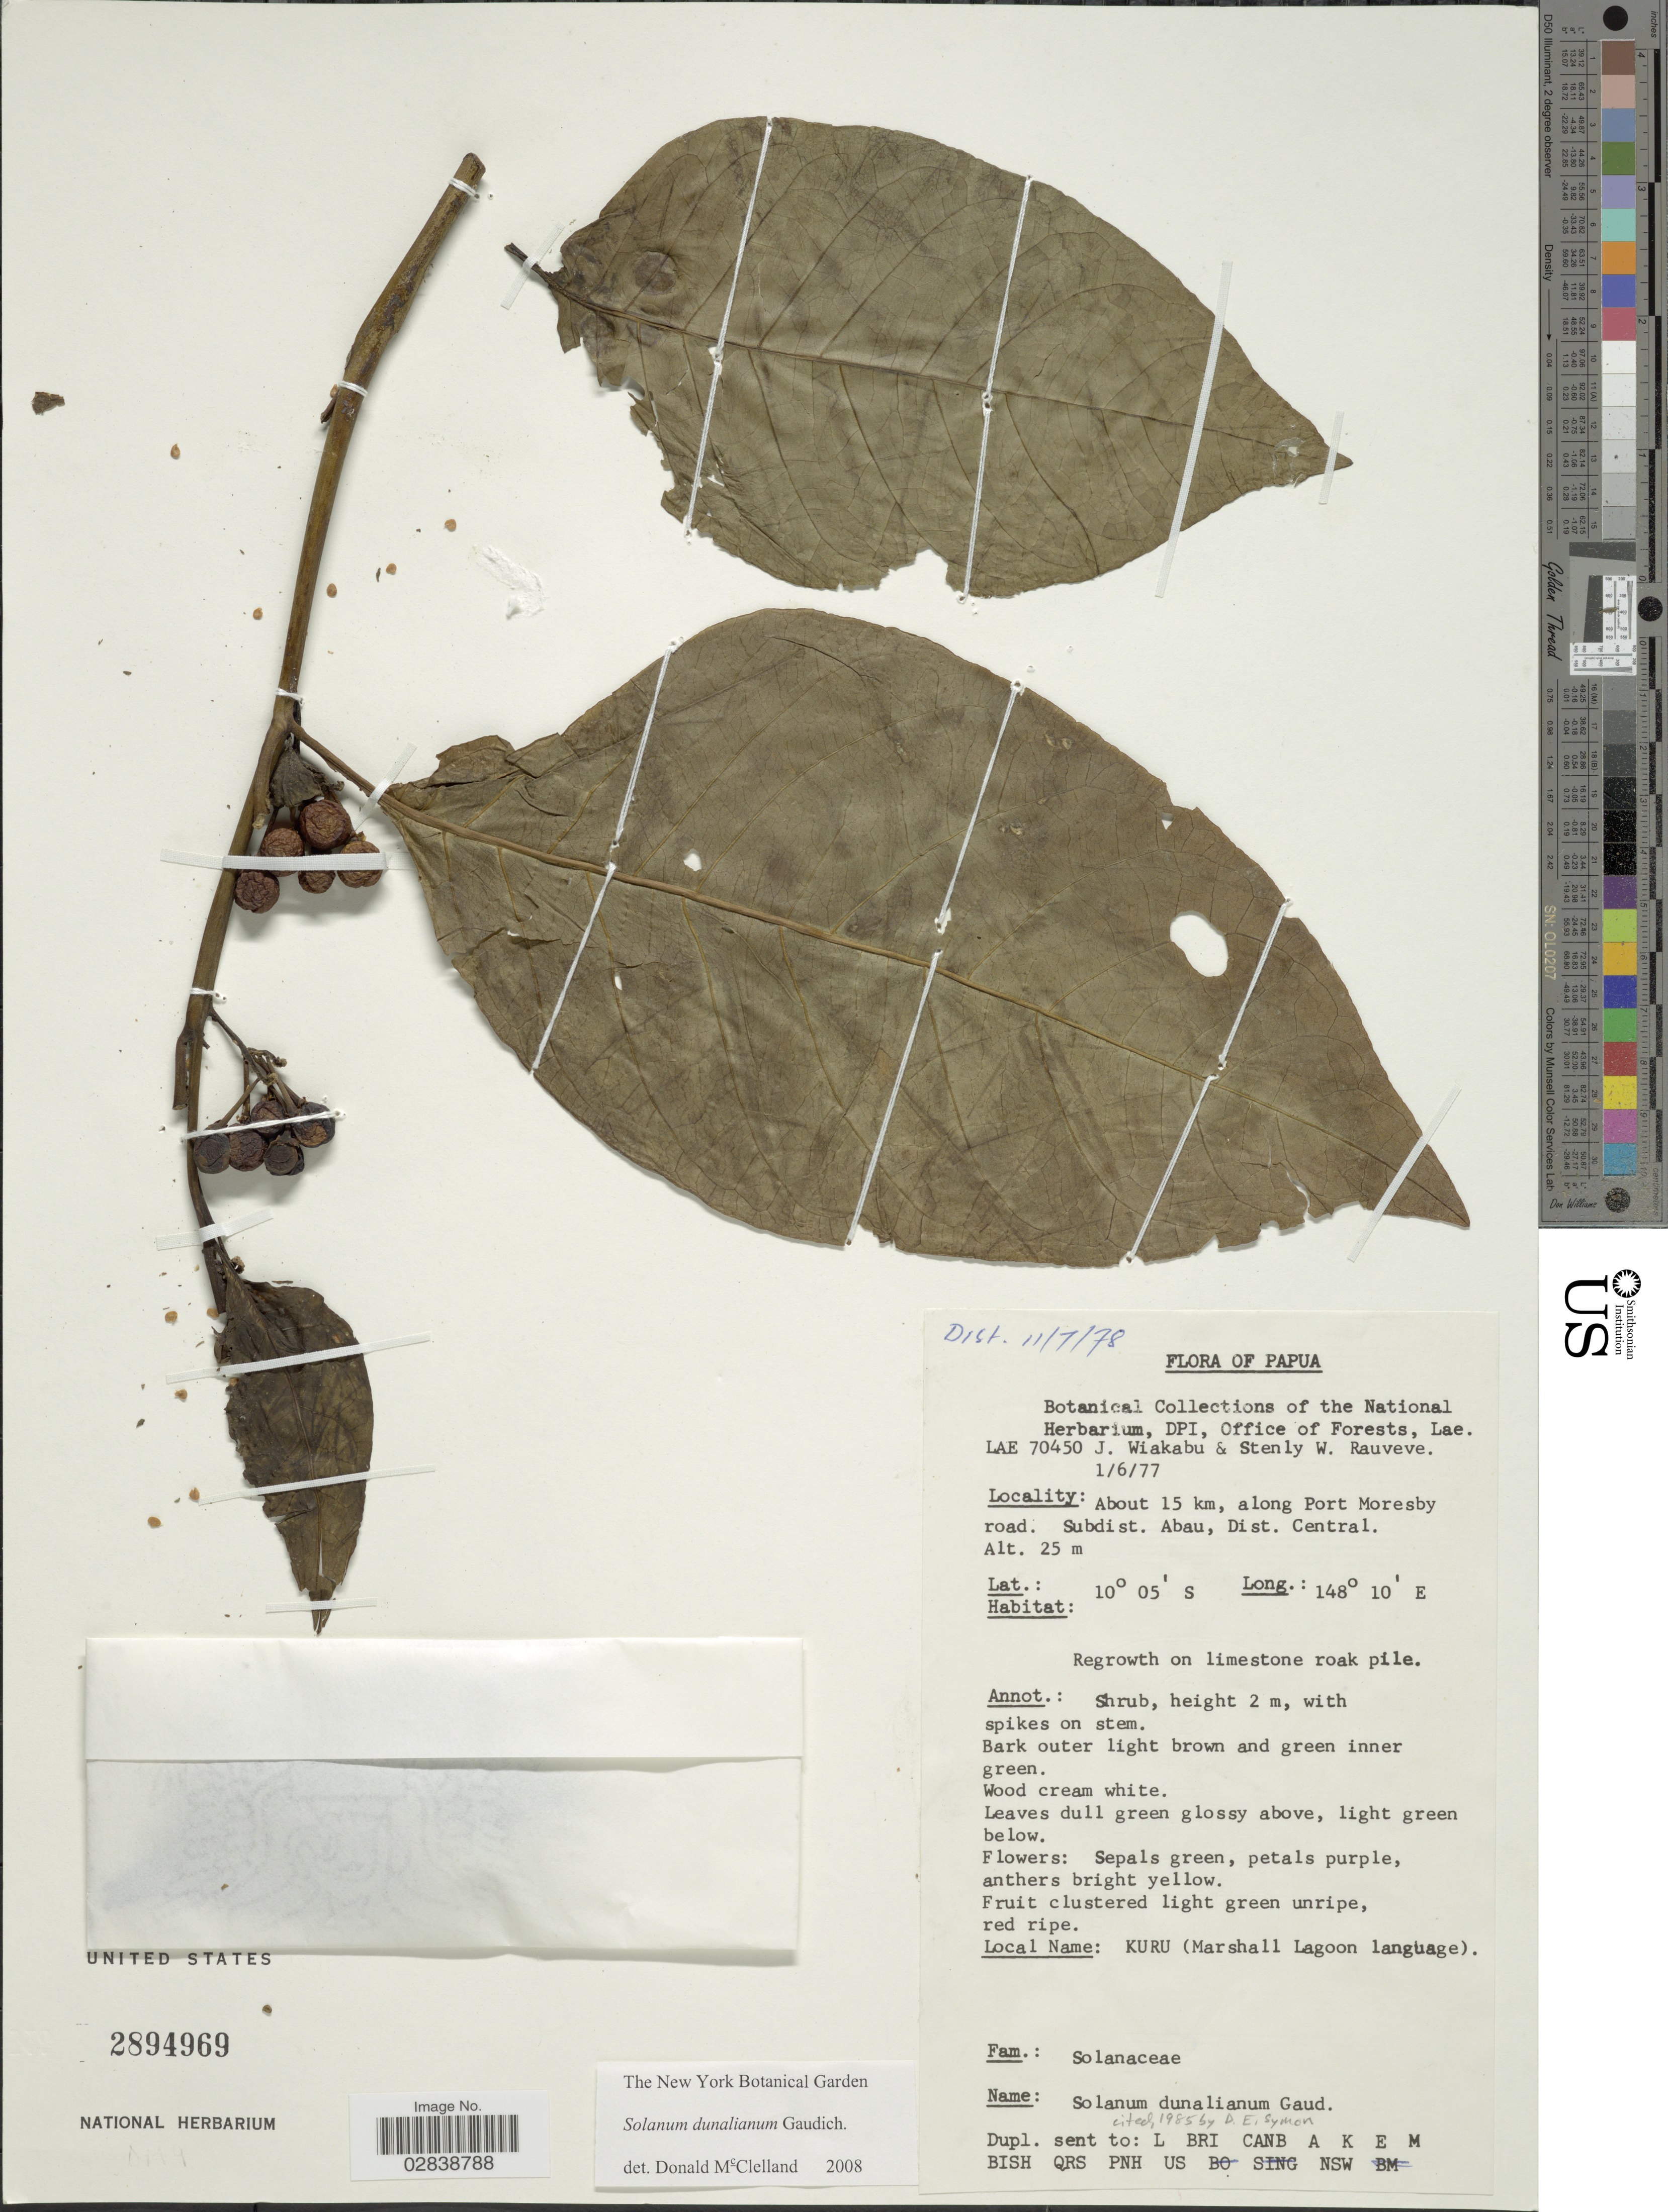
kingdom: Plantae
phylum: Tracheophyta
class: Magnoliopsida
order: Solanales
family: Solanaceae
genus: Solanum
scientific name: Solanum dunalianum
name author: Gaudich.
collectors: J. Wiakabu & S. Rauveve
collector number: LAE 70450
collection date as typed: Transcribed d/m/y: 1/6/77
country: Papua New Guinea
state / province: Central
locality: Papua. About 15 km, along Port Moresby road. Subdist. Abau, Dist. Central.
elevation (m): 25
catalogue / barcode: US 2894969